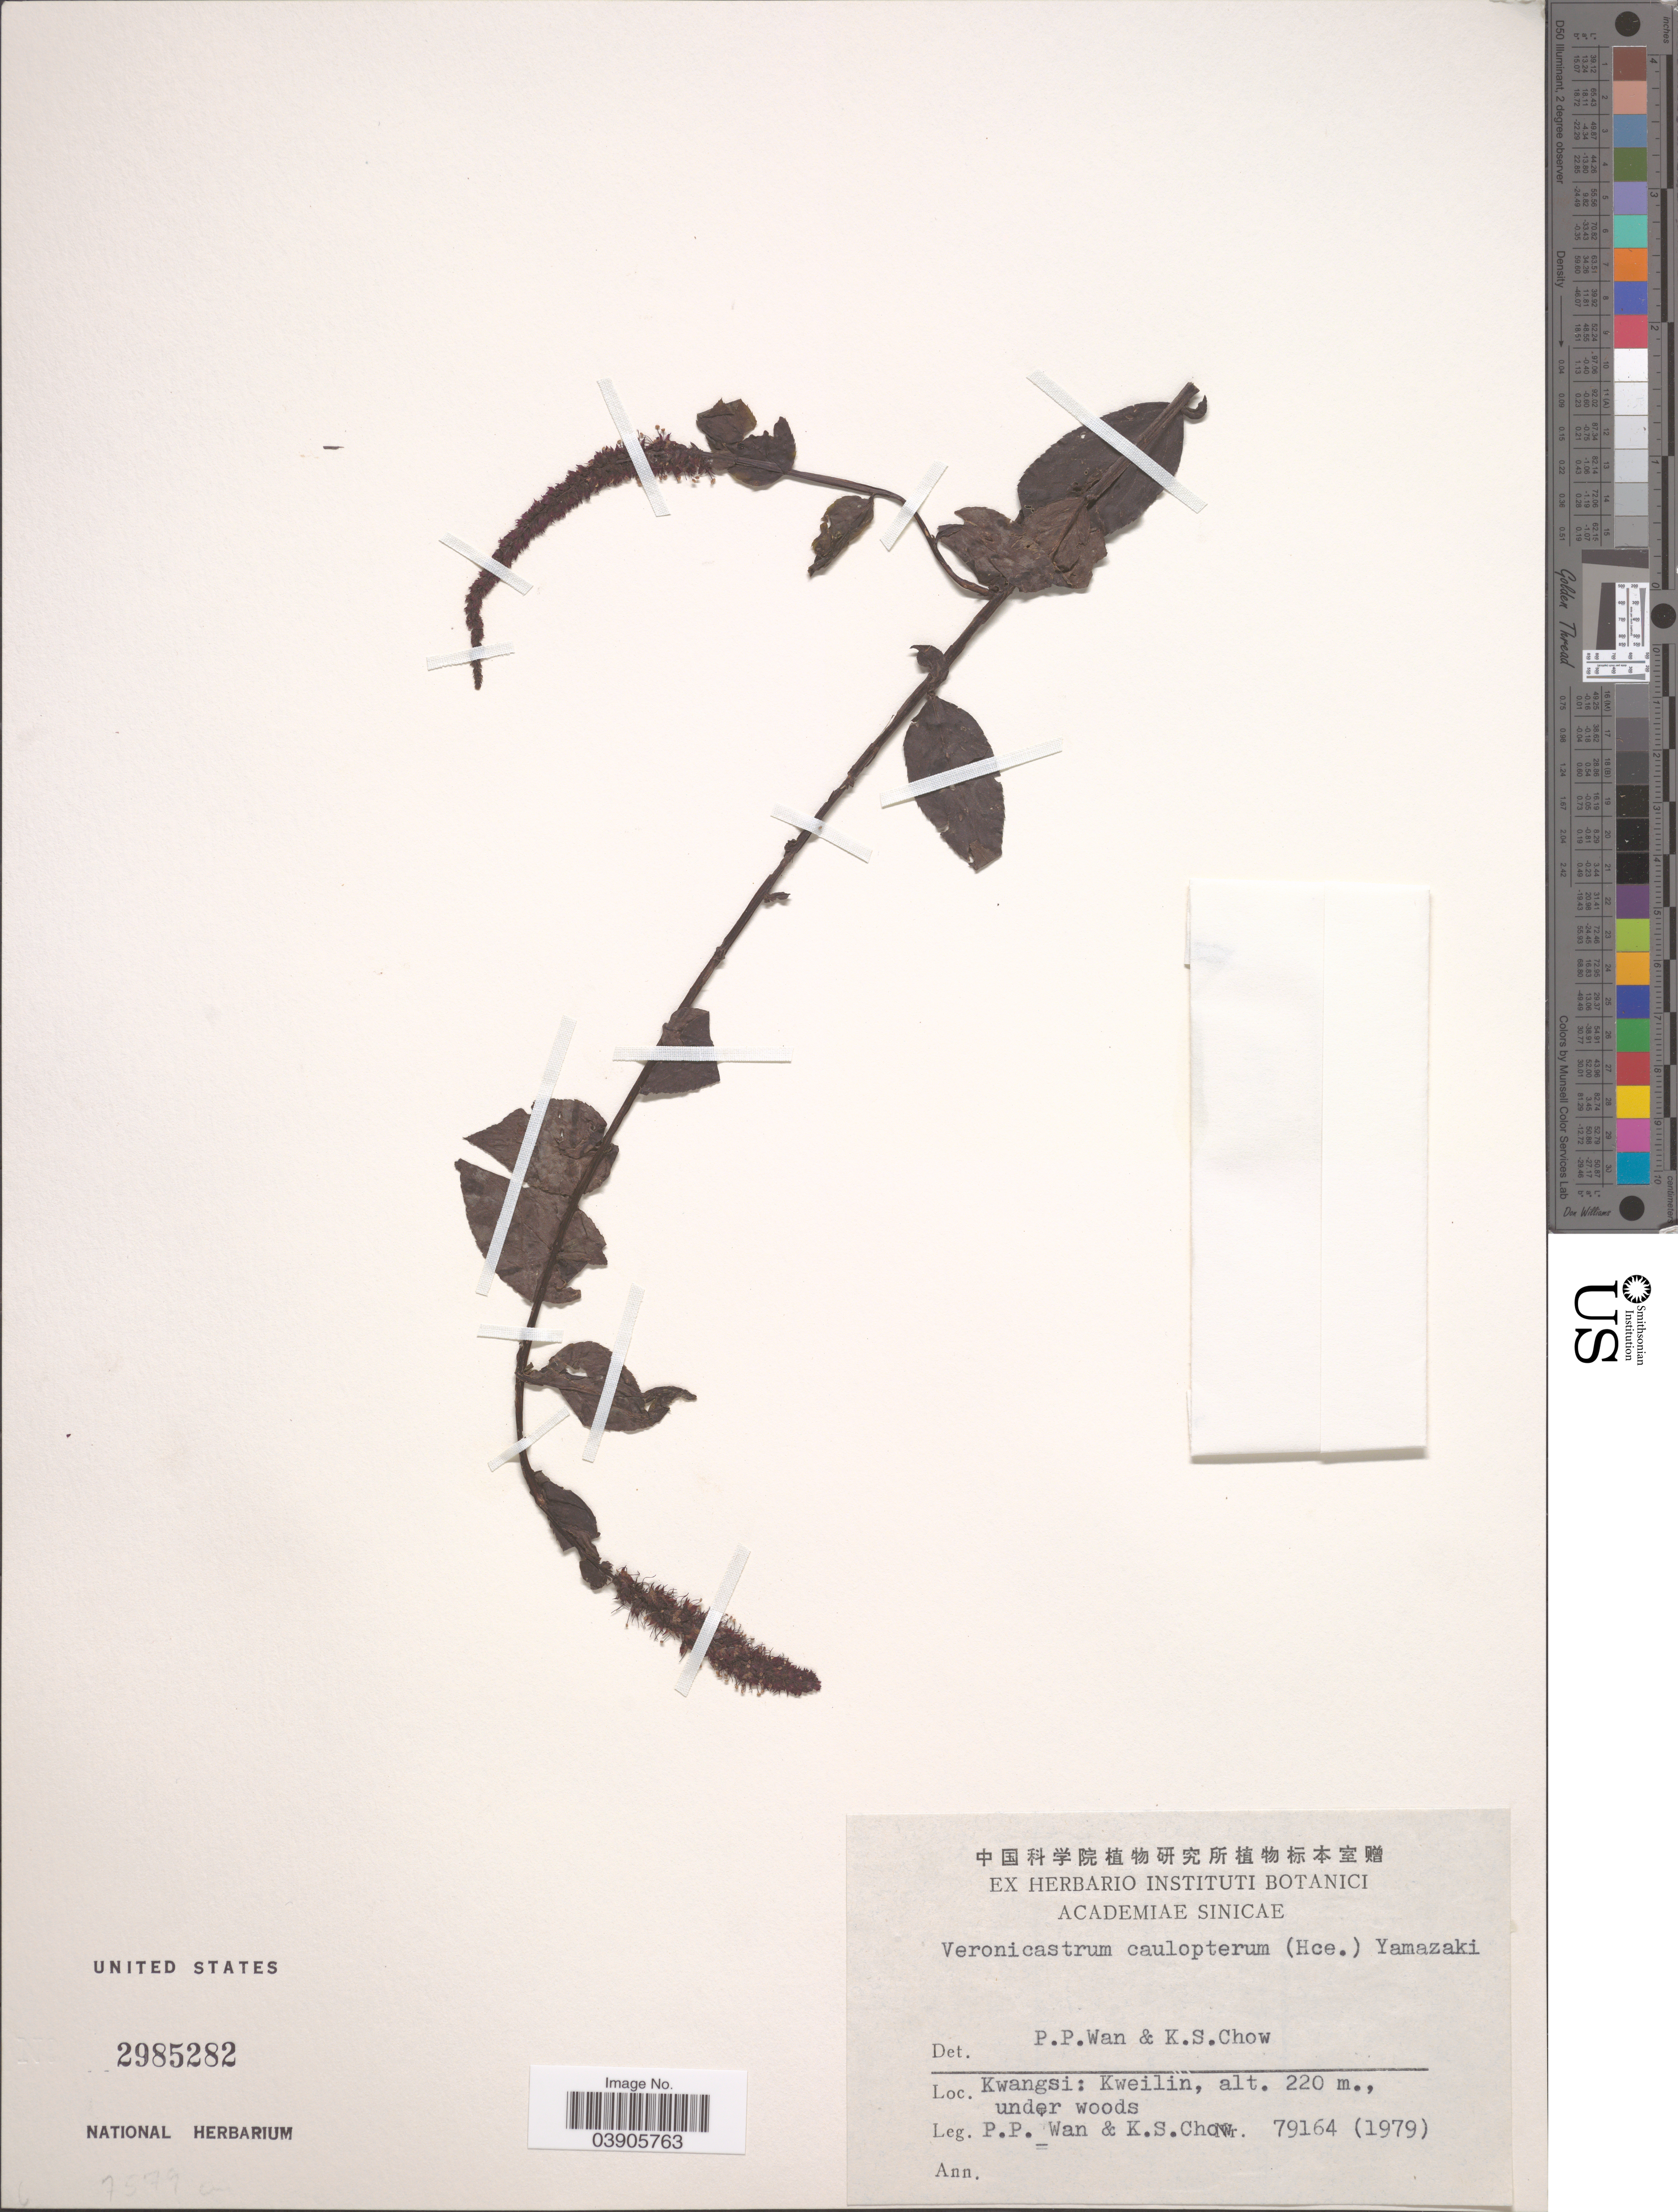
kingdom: Plantae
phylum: Tracheophyta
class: Magnoliopsida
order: Lamiales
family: Plantaginaceae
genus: Veronicastrum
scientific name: Veronicastrum caulopterum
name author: (Hance) T. Yamaz.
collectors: P. Wan & K. S. Chow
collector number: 79164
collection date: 1979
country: China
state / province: Guangxi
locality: Kwangsi: Kweilin.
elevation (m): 220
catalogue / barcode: US 2985282